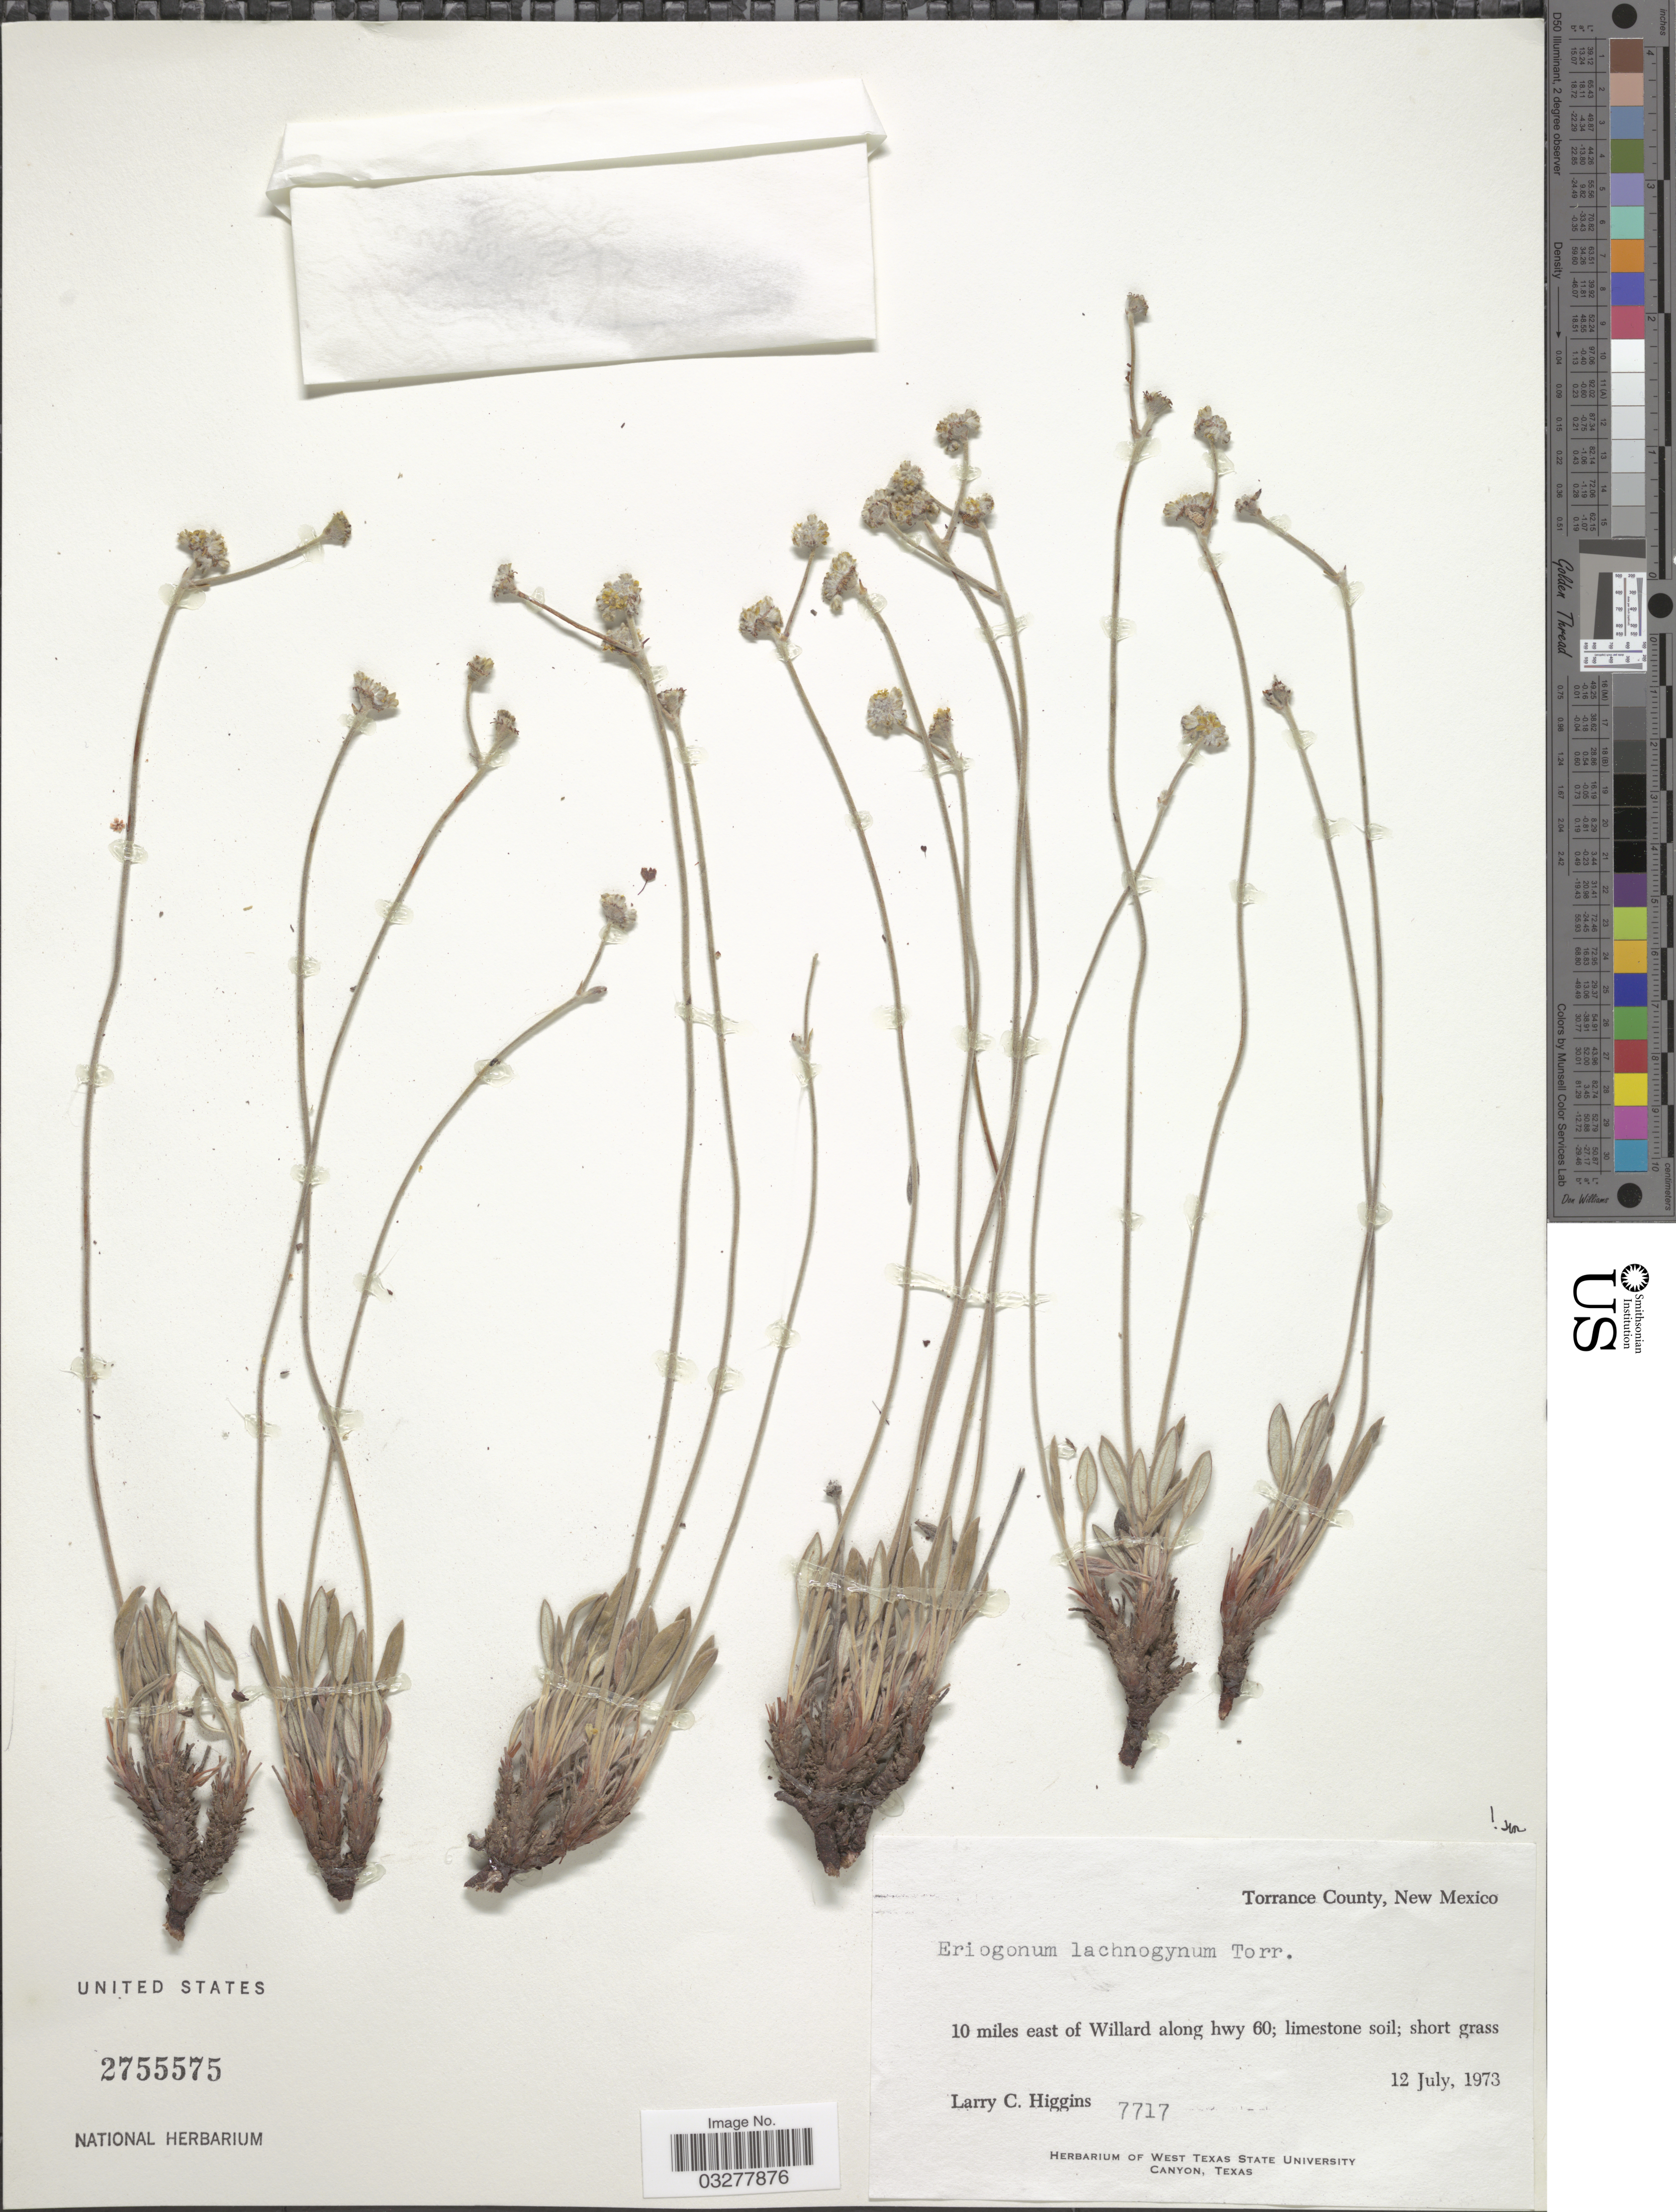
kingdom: Plantae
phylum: Tracheophyta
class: Magnoliopsida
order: Caryophyllales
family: Polygonaceae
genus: Eriogonum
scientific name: Eriogonum lachnogynum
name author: Torr. ex Benth.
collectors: L. Higgins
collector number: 7717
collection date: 1973-07-12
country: United States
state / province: New Mexico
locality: Torrance County. 10 miles east of Willard along hwy 60.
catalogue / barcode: US 2755575